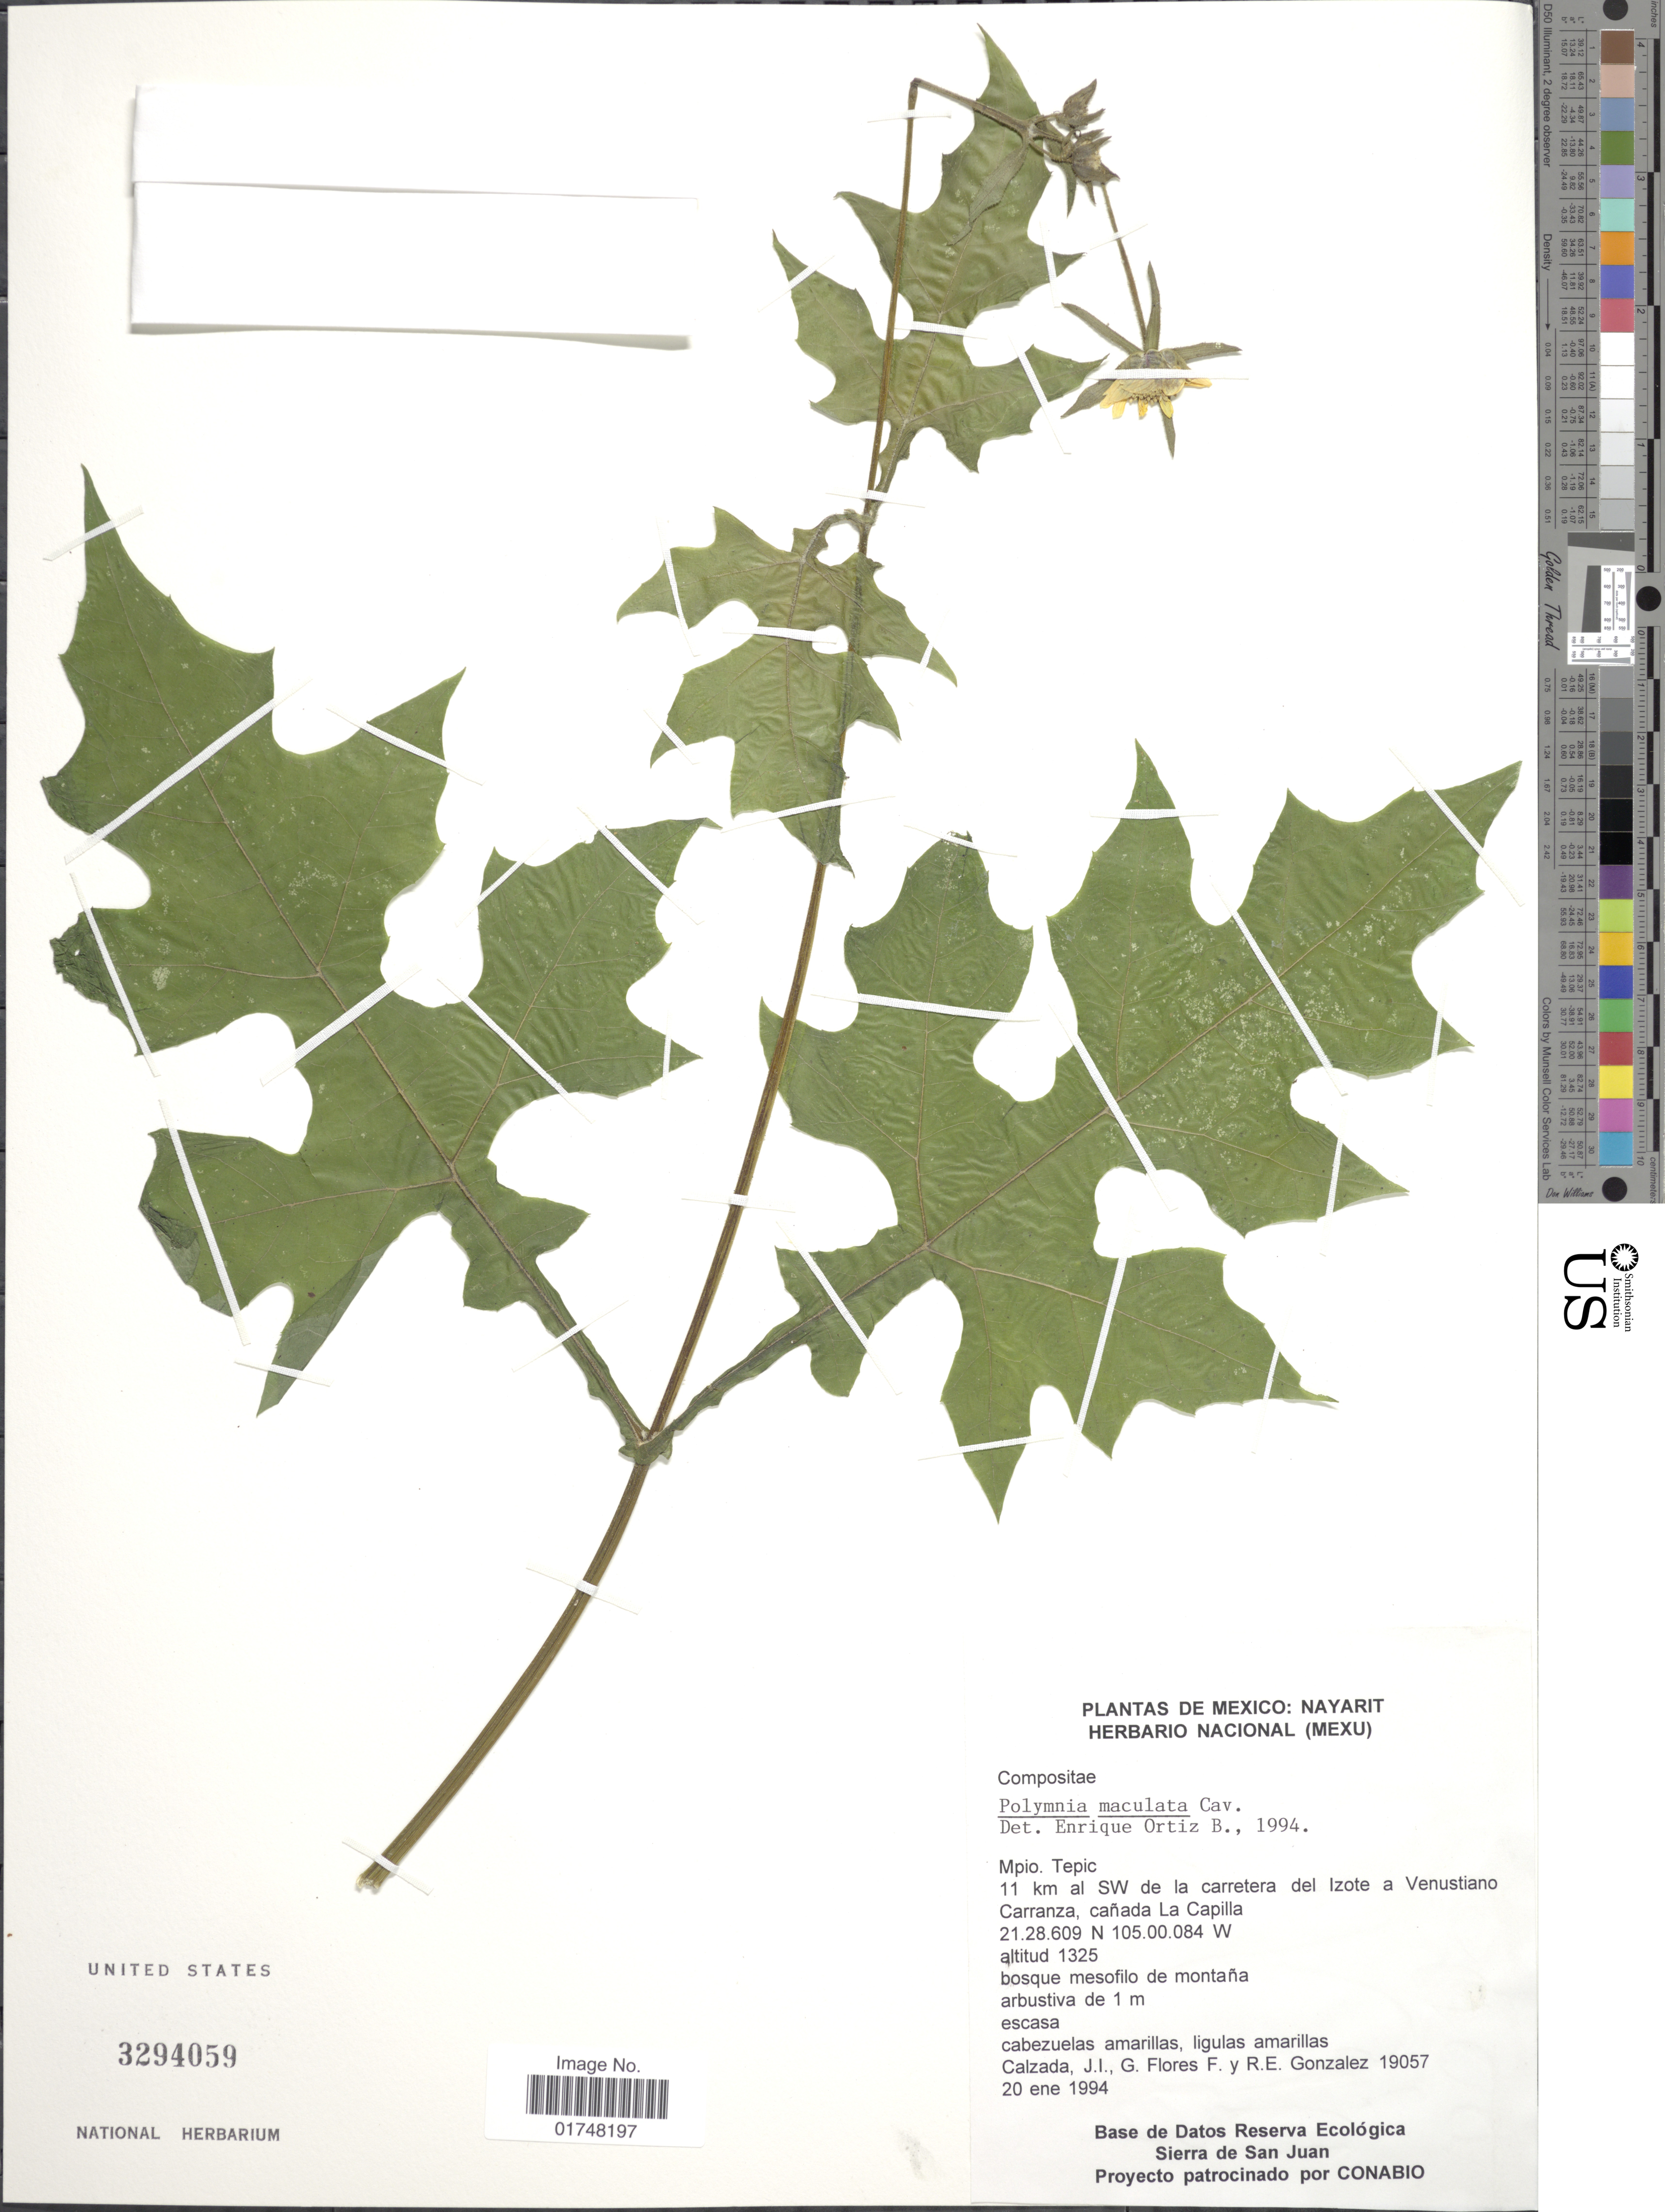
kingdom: Plantae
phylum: Tracheophyta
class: Magnoliopsida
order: Asterales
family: Asteraceae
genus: Smallanthus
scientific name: Smallanthus maculatus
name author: (Cav.) H. Rob.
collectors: J. I. Calzada, G. Flores F., F. Gonzalez & R. Gonzalez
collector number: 19057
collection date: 1994-01-20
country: Mexico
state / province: Nayarit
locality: Mpio. Tepic. 11 km al SW de carretera del Izote a Venustiano Carranza, canada La Capilla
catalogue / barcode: US 3294059